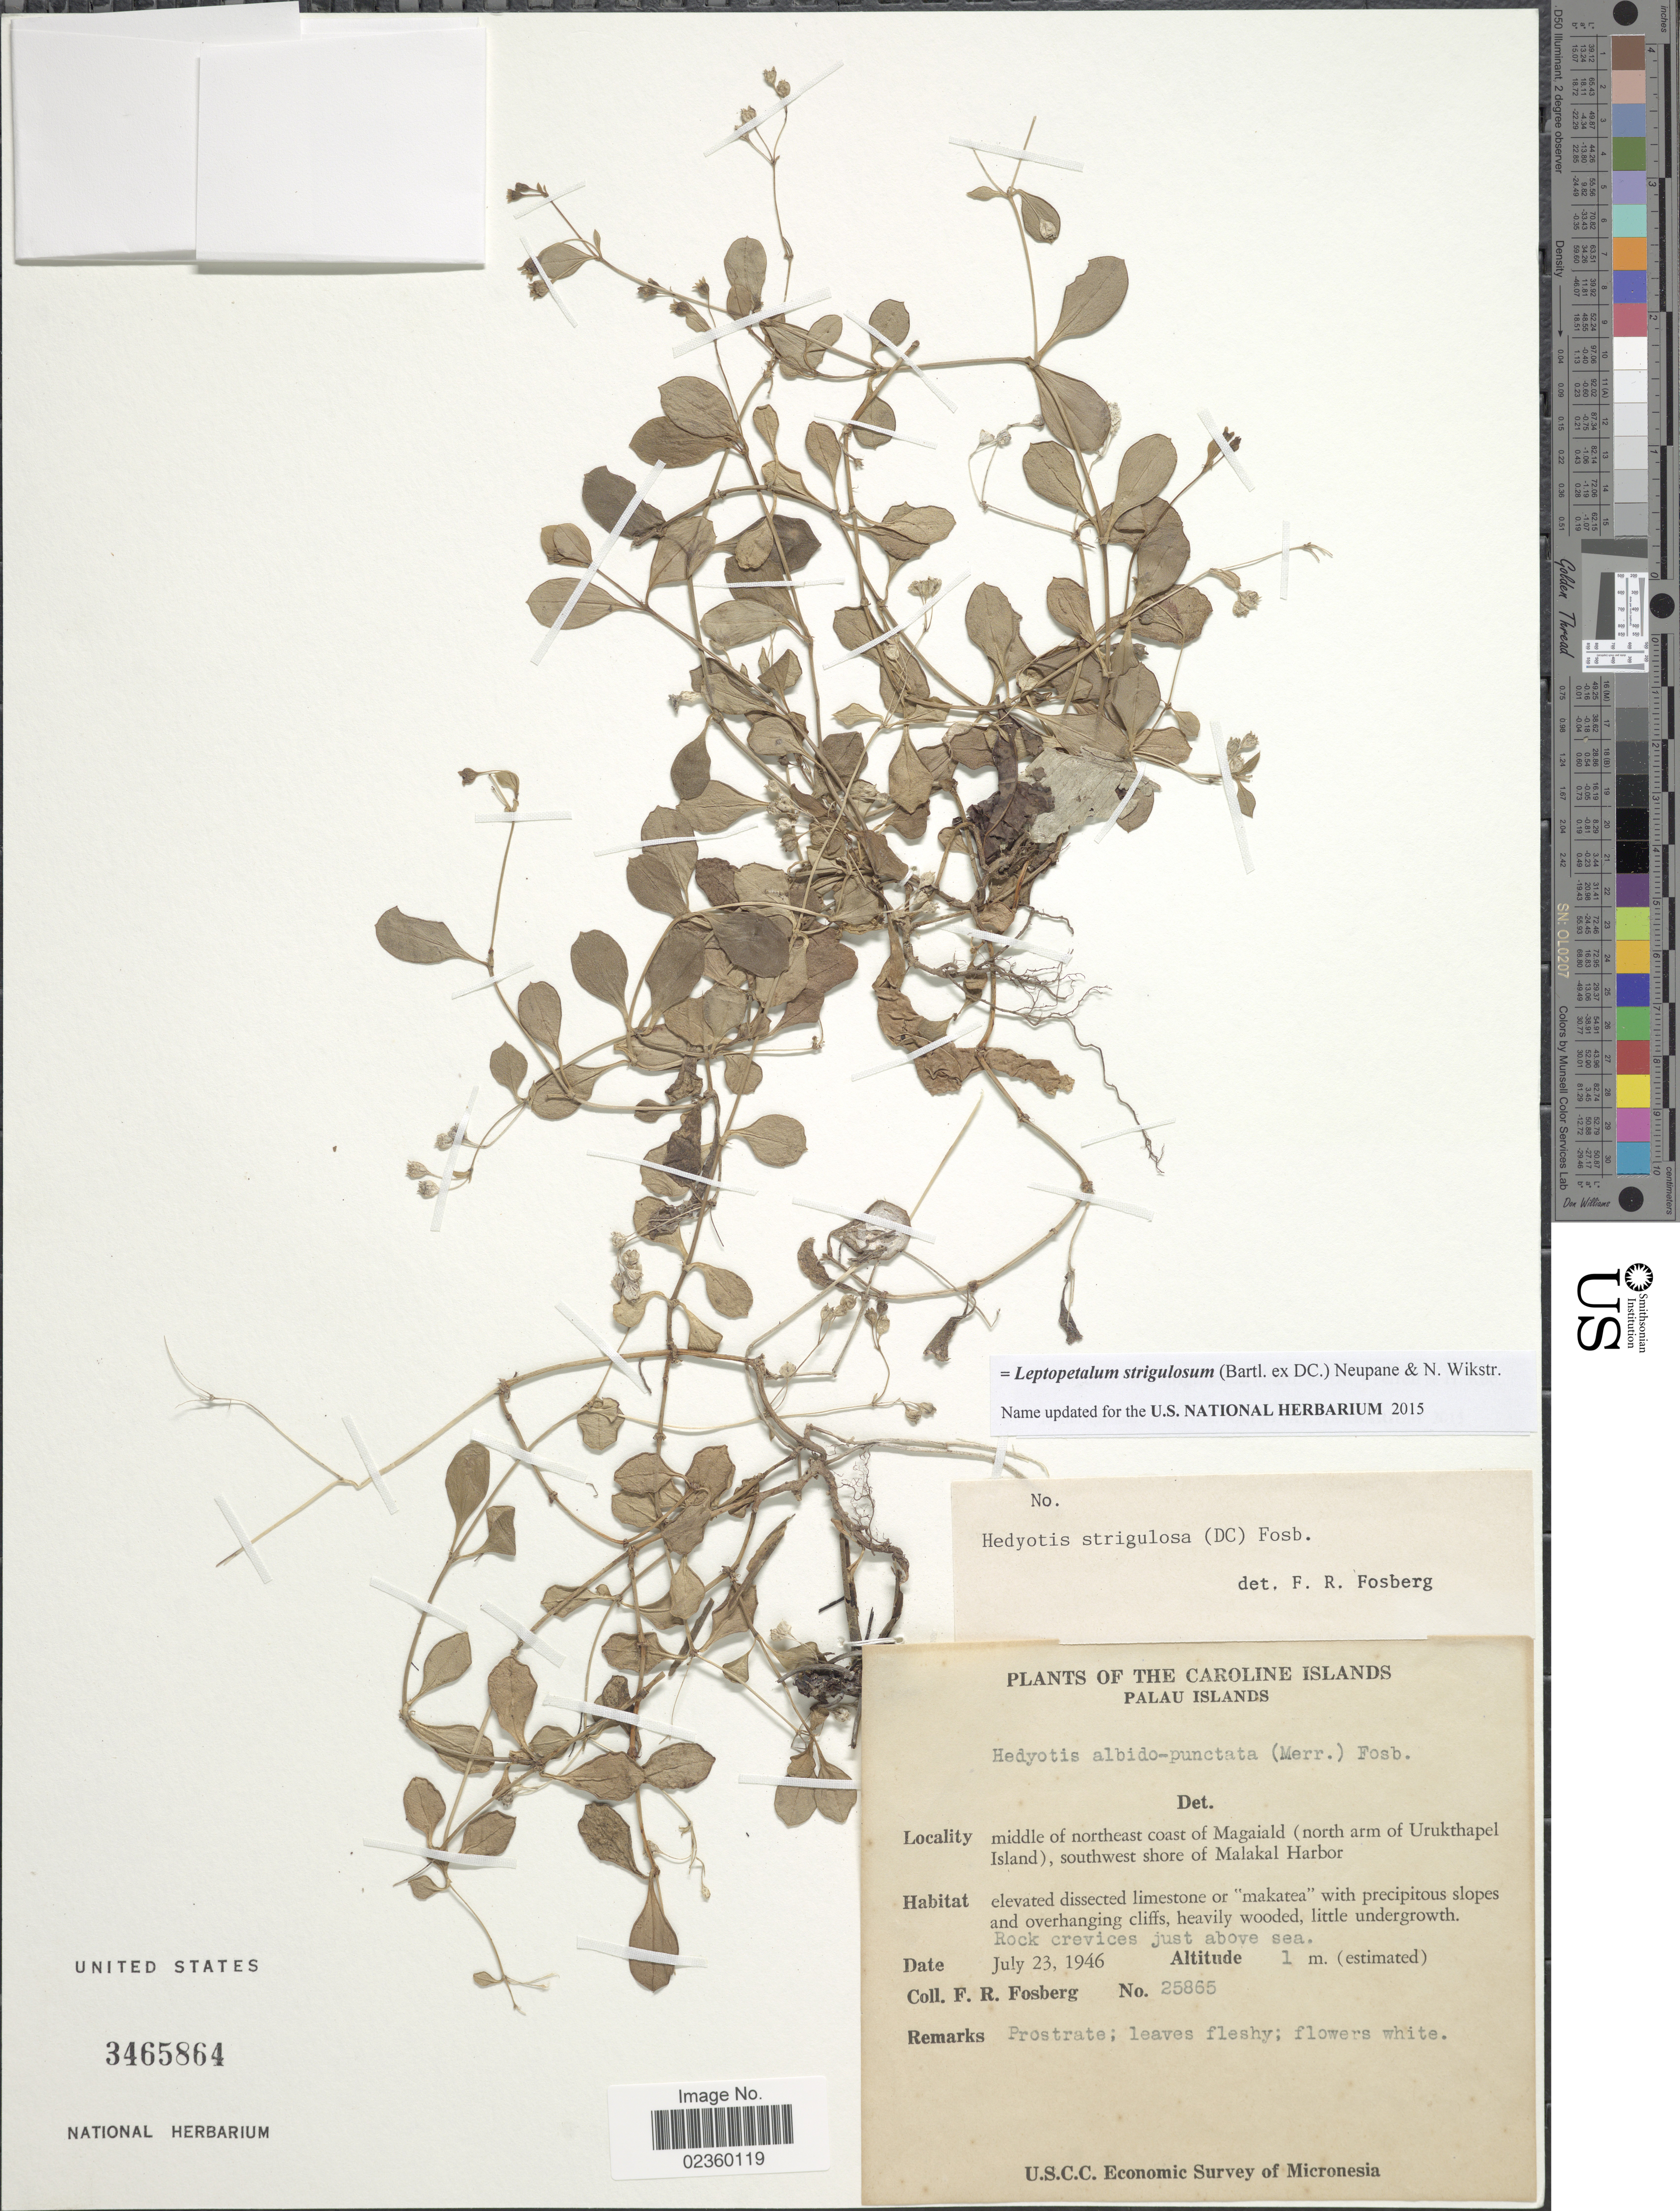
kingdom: Plantae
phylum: Tracheophyta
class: Magnoliopsida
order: Gentianales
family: Rubiaceae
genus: Leptopetalum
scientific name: Leptopetalum strigulosum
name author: (Bartl. ex DC.) Neupane & N. Wikstr.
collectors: F. R. Fosberg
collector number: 25865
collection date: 1946-07-23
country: Palau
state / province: Koror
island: Ngeruktabel [Urukthapel]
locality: The Caroline Islands, Palau Islands, middle of northeast coast of Magaiald (north arm of Urukthapel Island), southwest shore of Malakal Harbor, Rock crevices just above sea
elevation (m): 1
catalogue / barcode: US 3465864